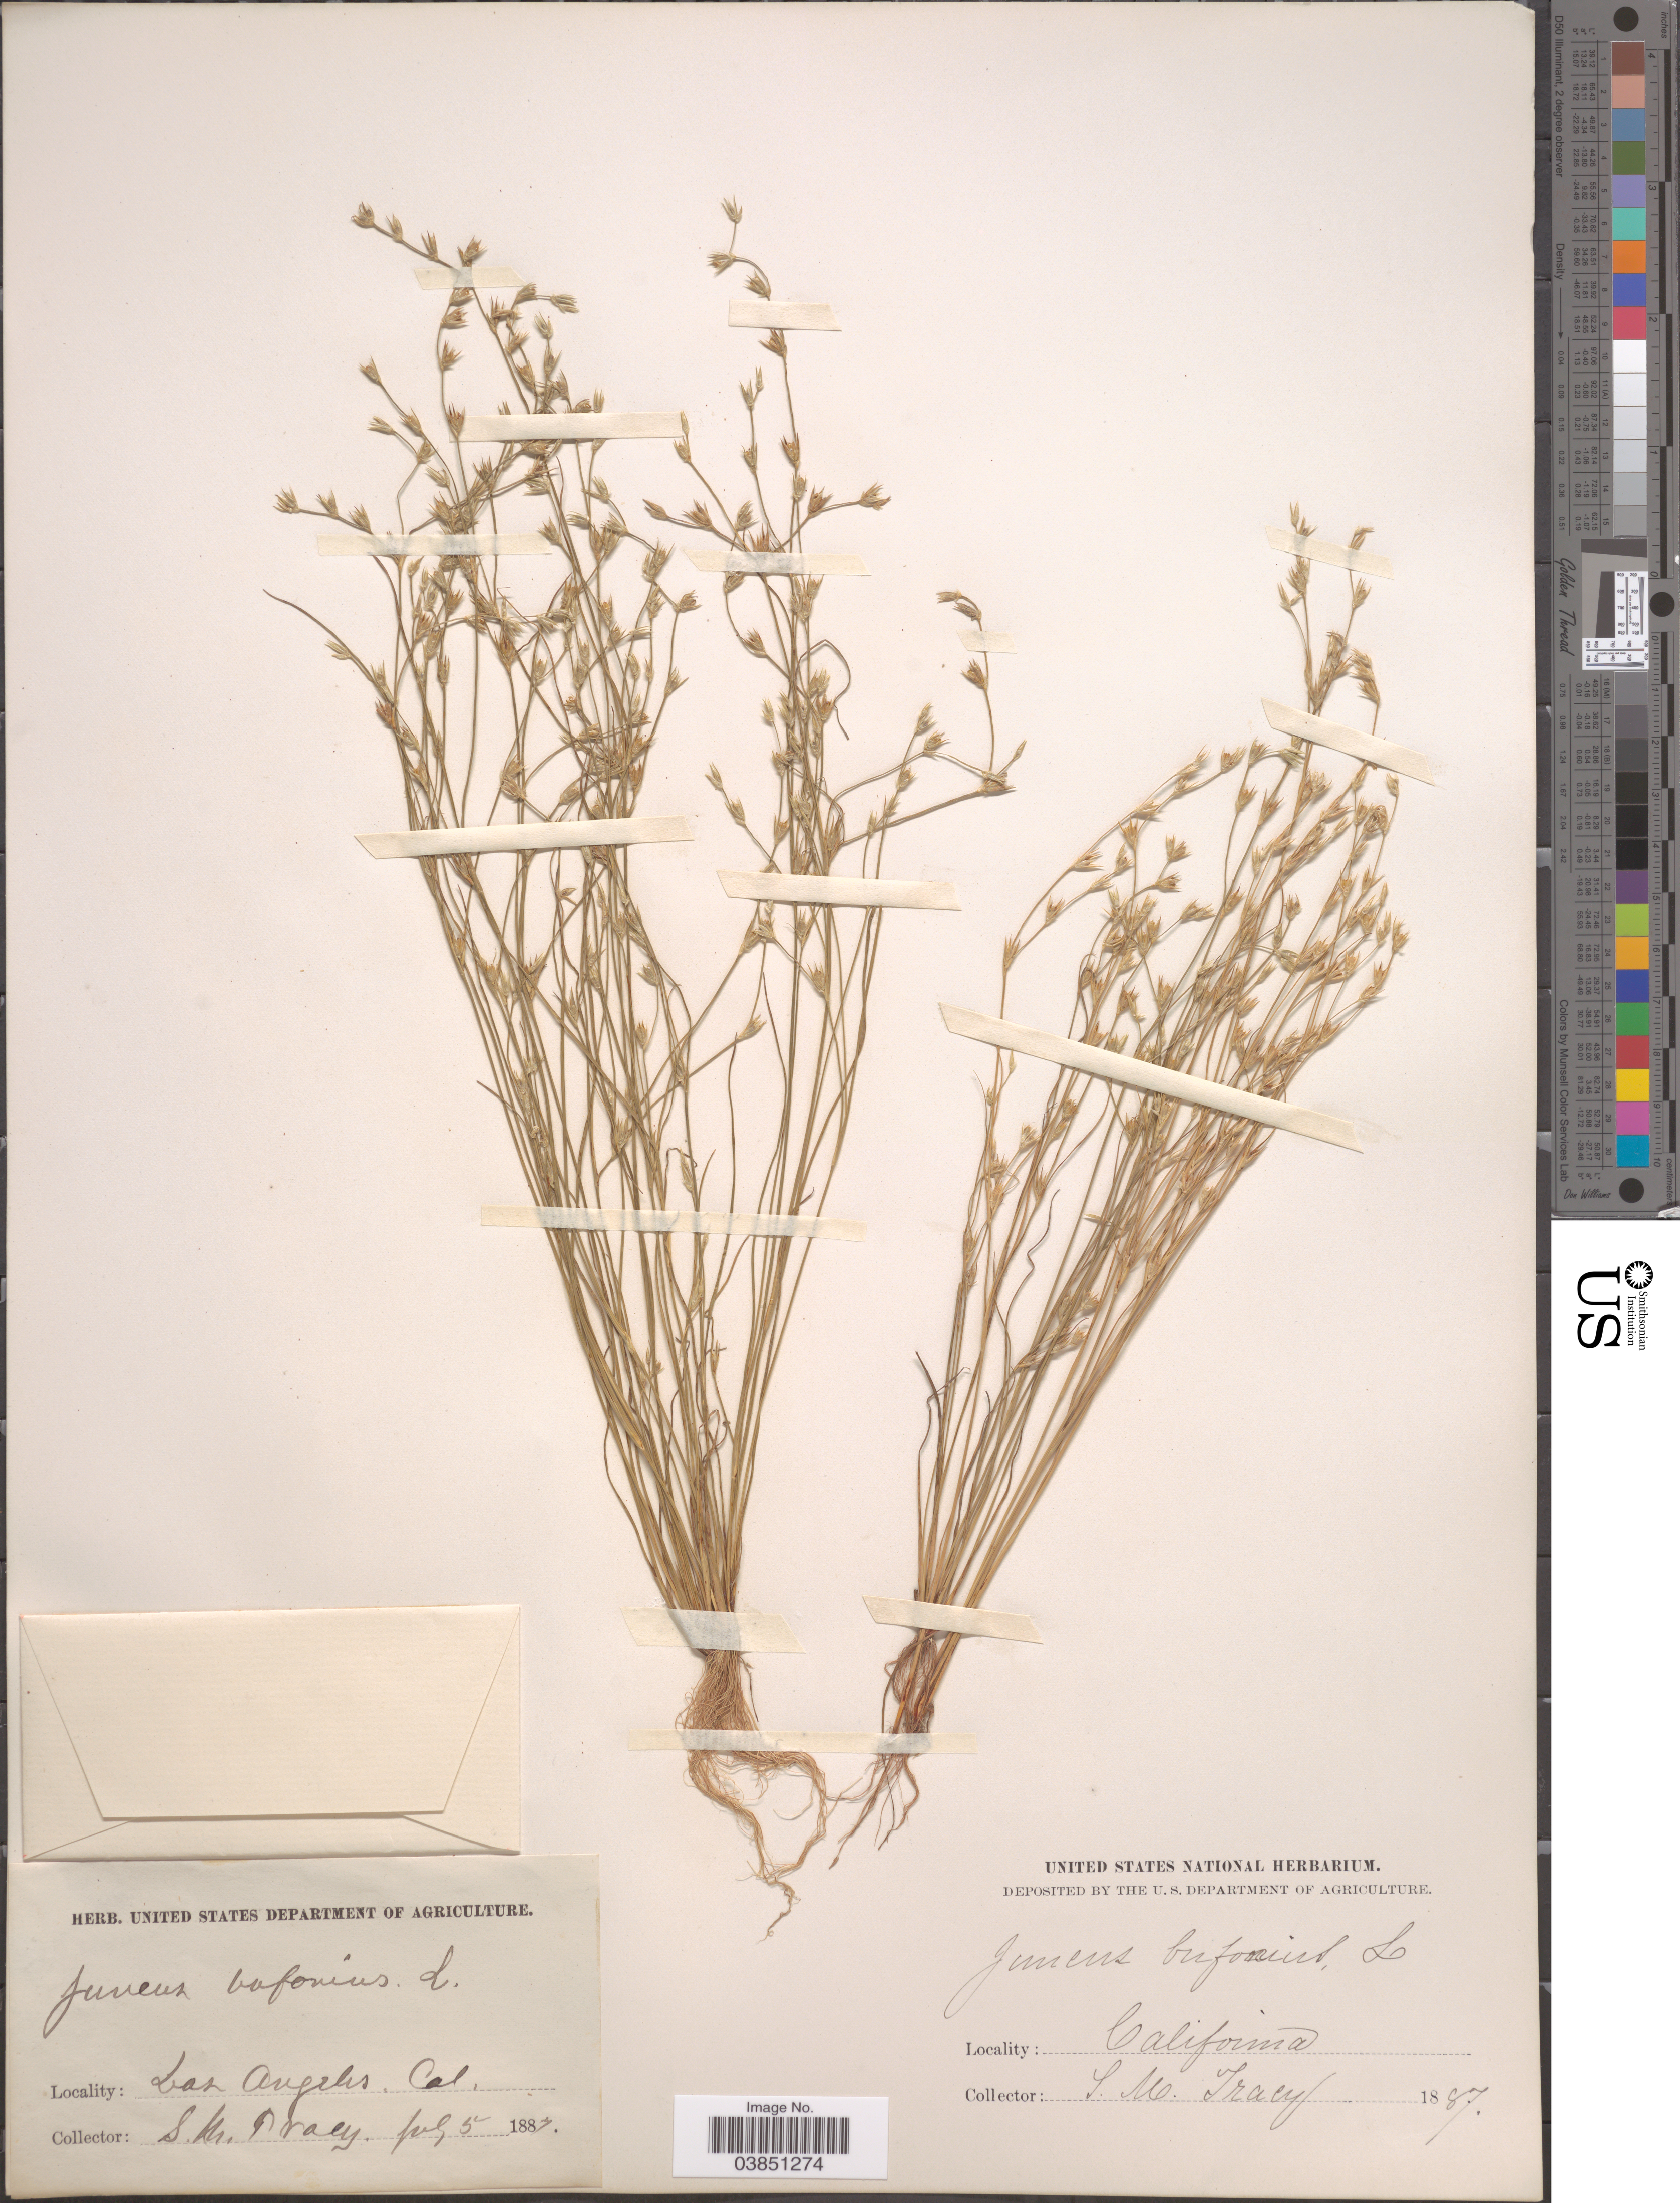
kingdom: Plantae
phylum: Tracheophyta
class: Liliopsida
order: Poales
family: Juncaceae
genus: Juncus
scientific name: Juncus bufonius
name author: L.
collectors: S. M. Tracy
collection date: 1887-07-05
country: United States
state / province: California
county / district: Los Angeles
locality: Los Angeles.